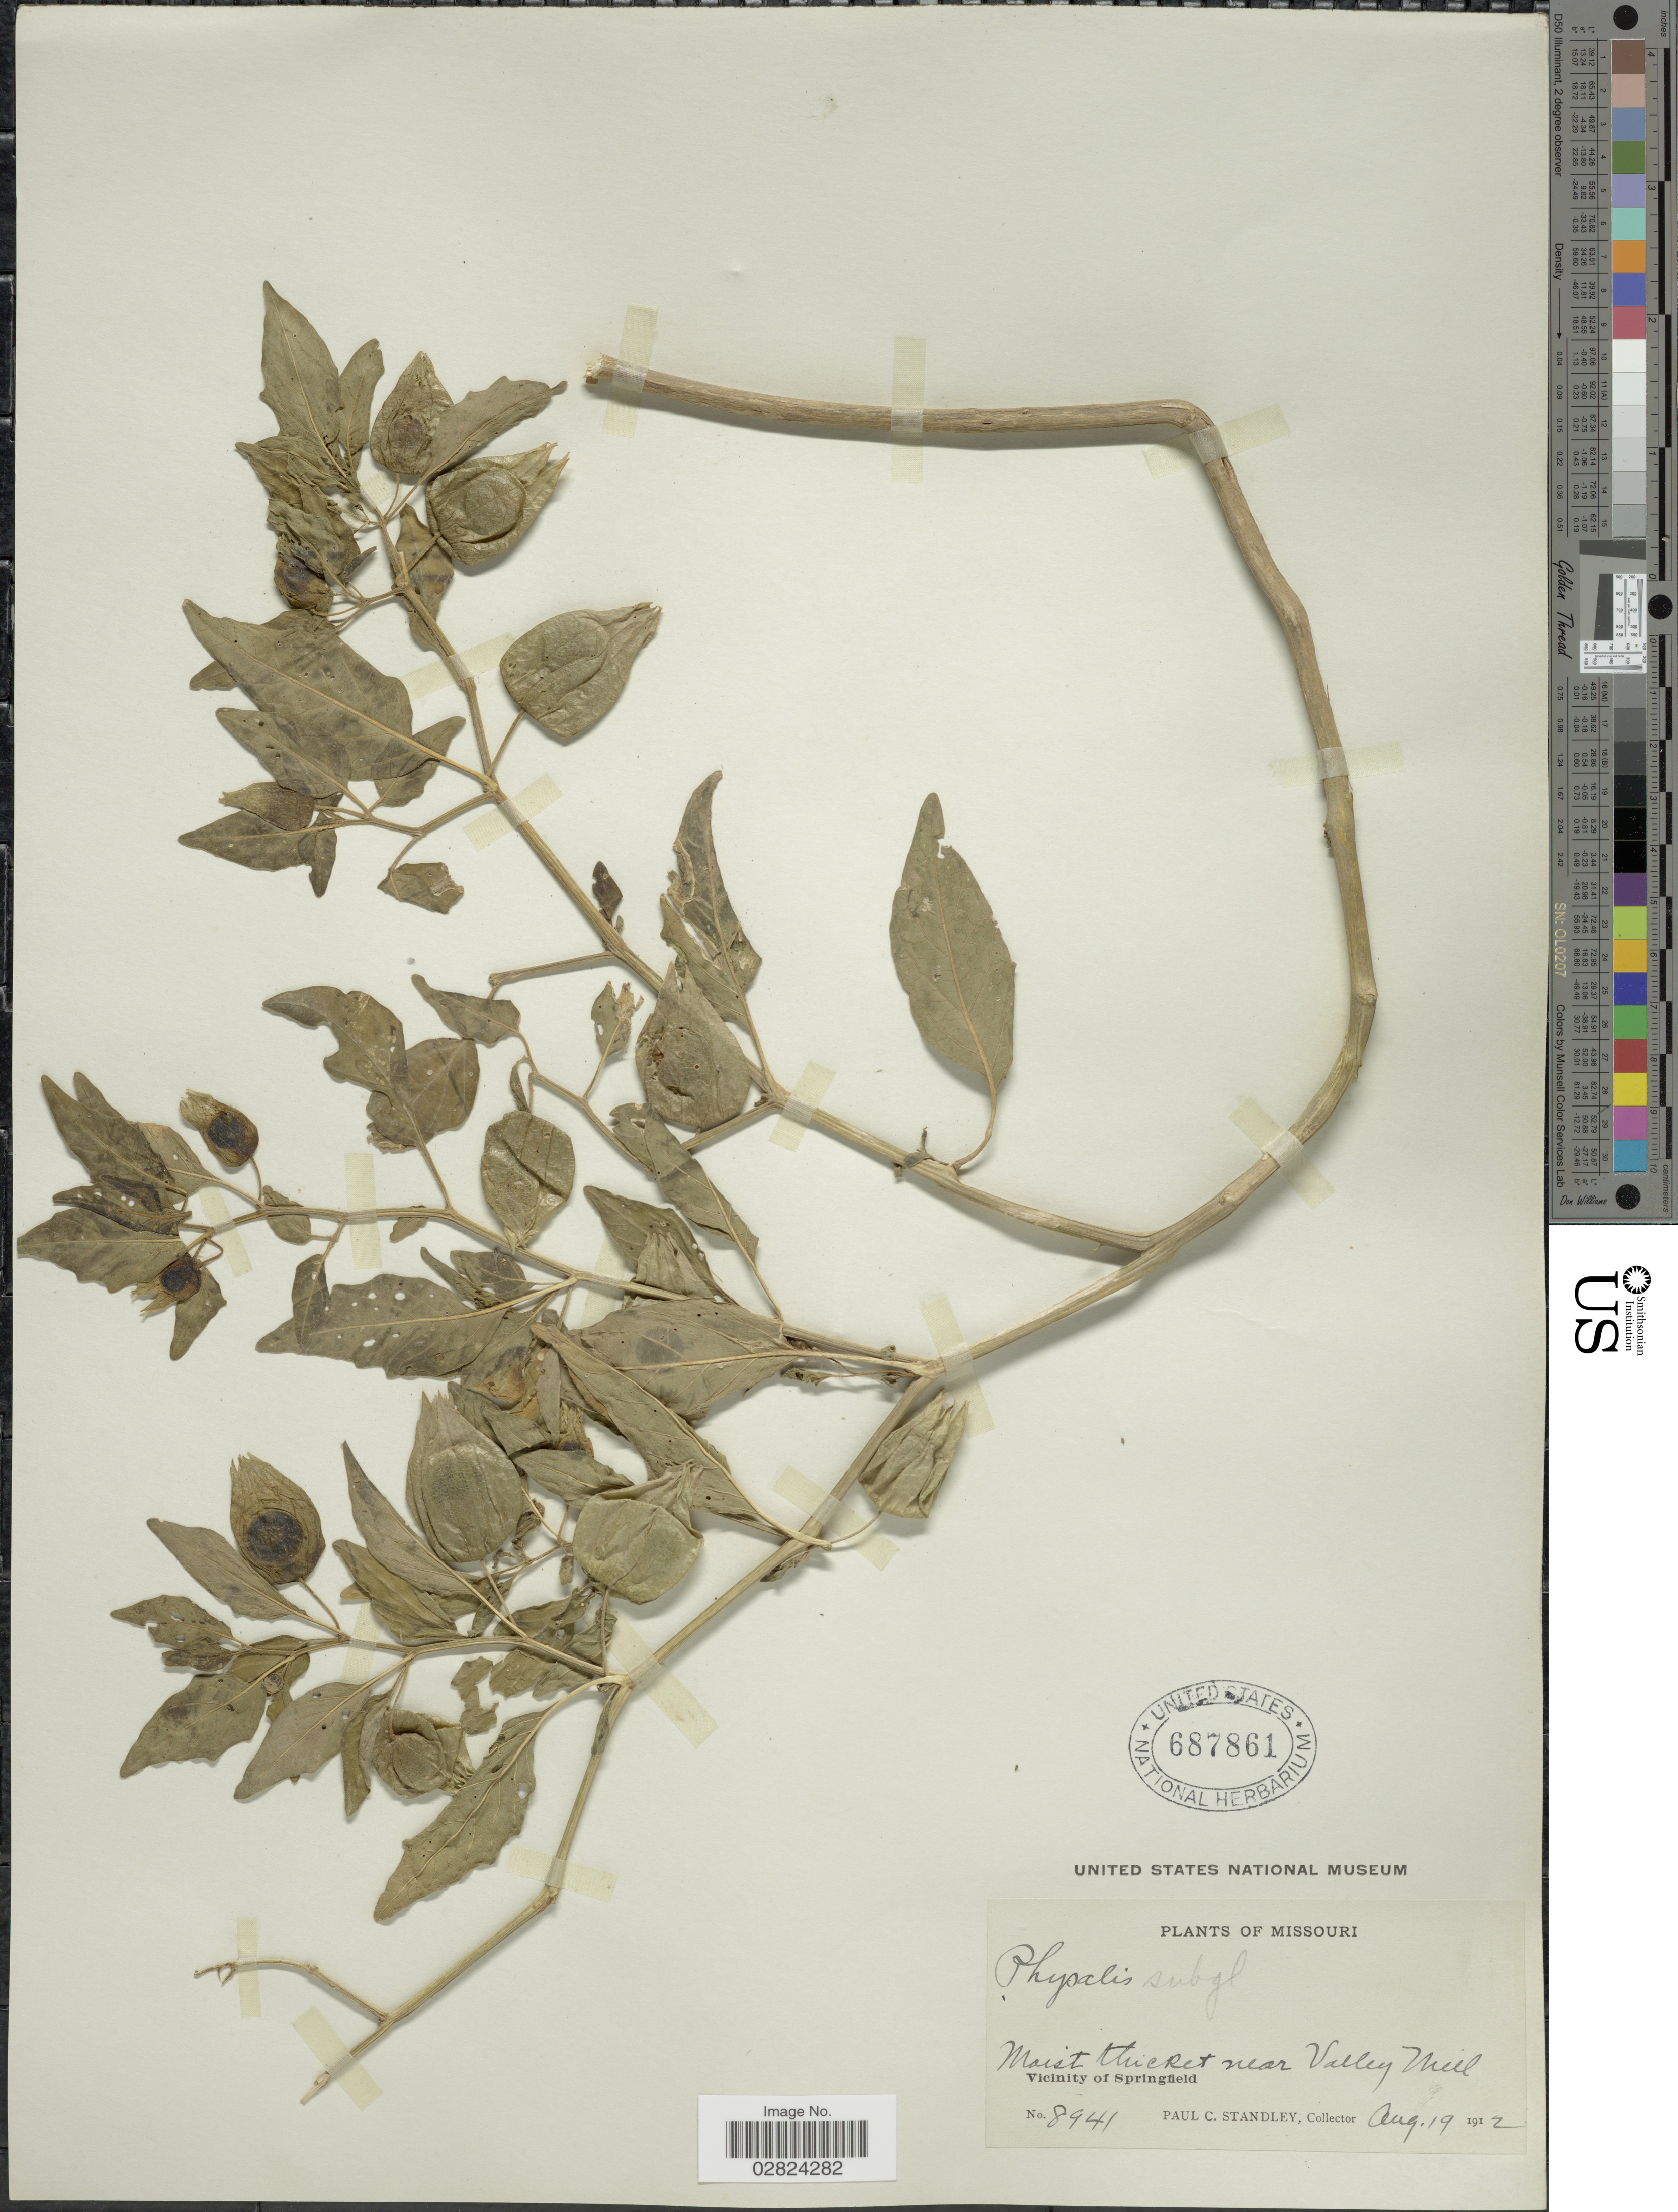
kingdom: Plantae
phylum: Tracheophyta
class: Magnoliopsida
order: Solanales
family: Solanaceae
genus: Physalis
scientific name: Physalis subglabrata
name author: Mack. & Bush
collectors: P. C. Standley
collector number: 8941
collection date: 1912-08-19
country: United States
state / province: Missouri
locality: Near Valley MIll, Vicinity of Springfield.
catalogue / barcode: US 687861